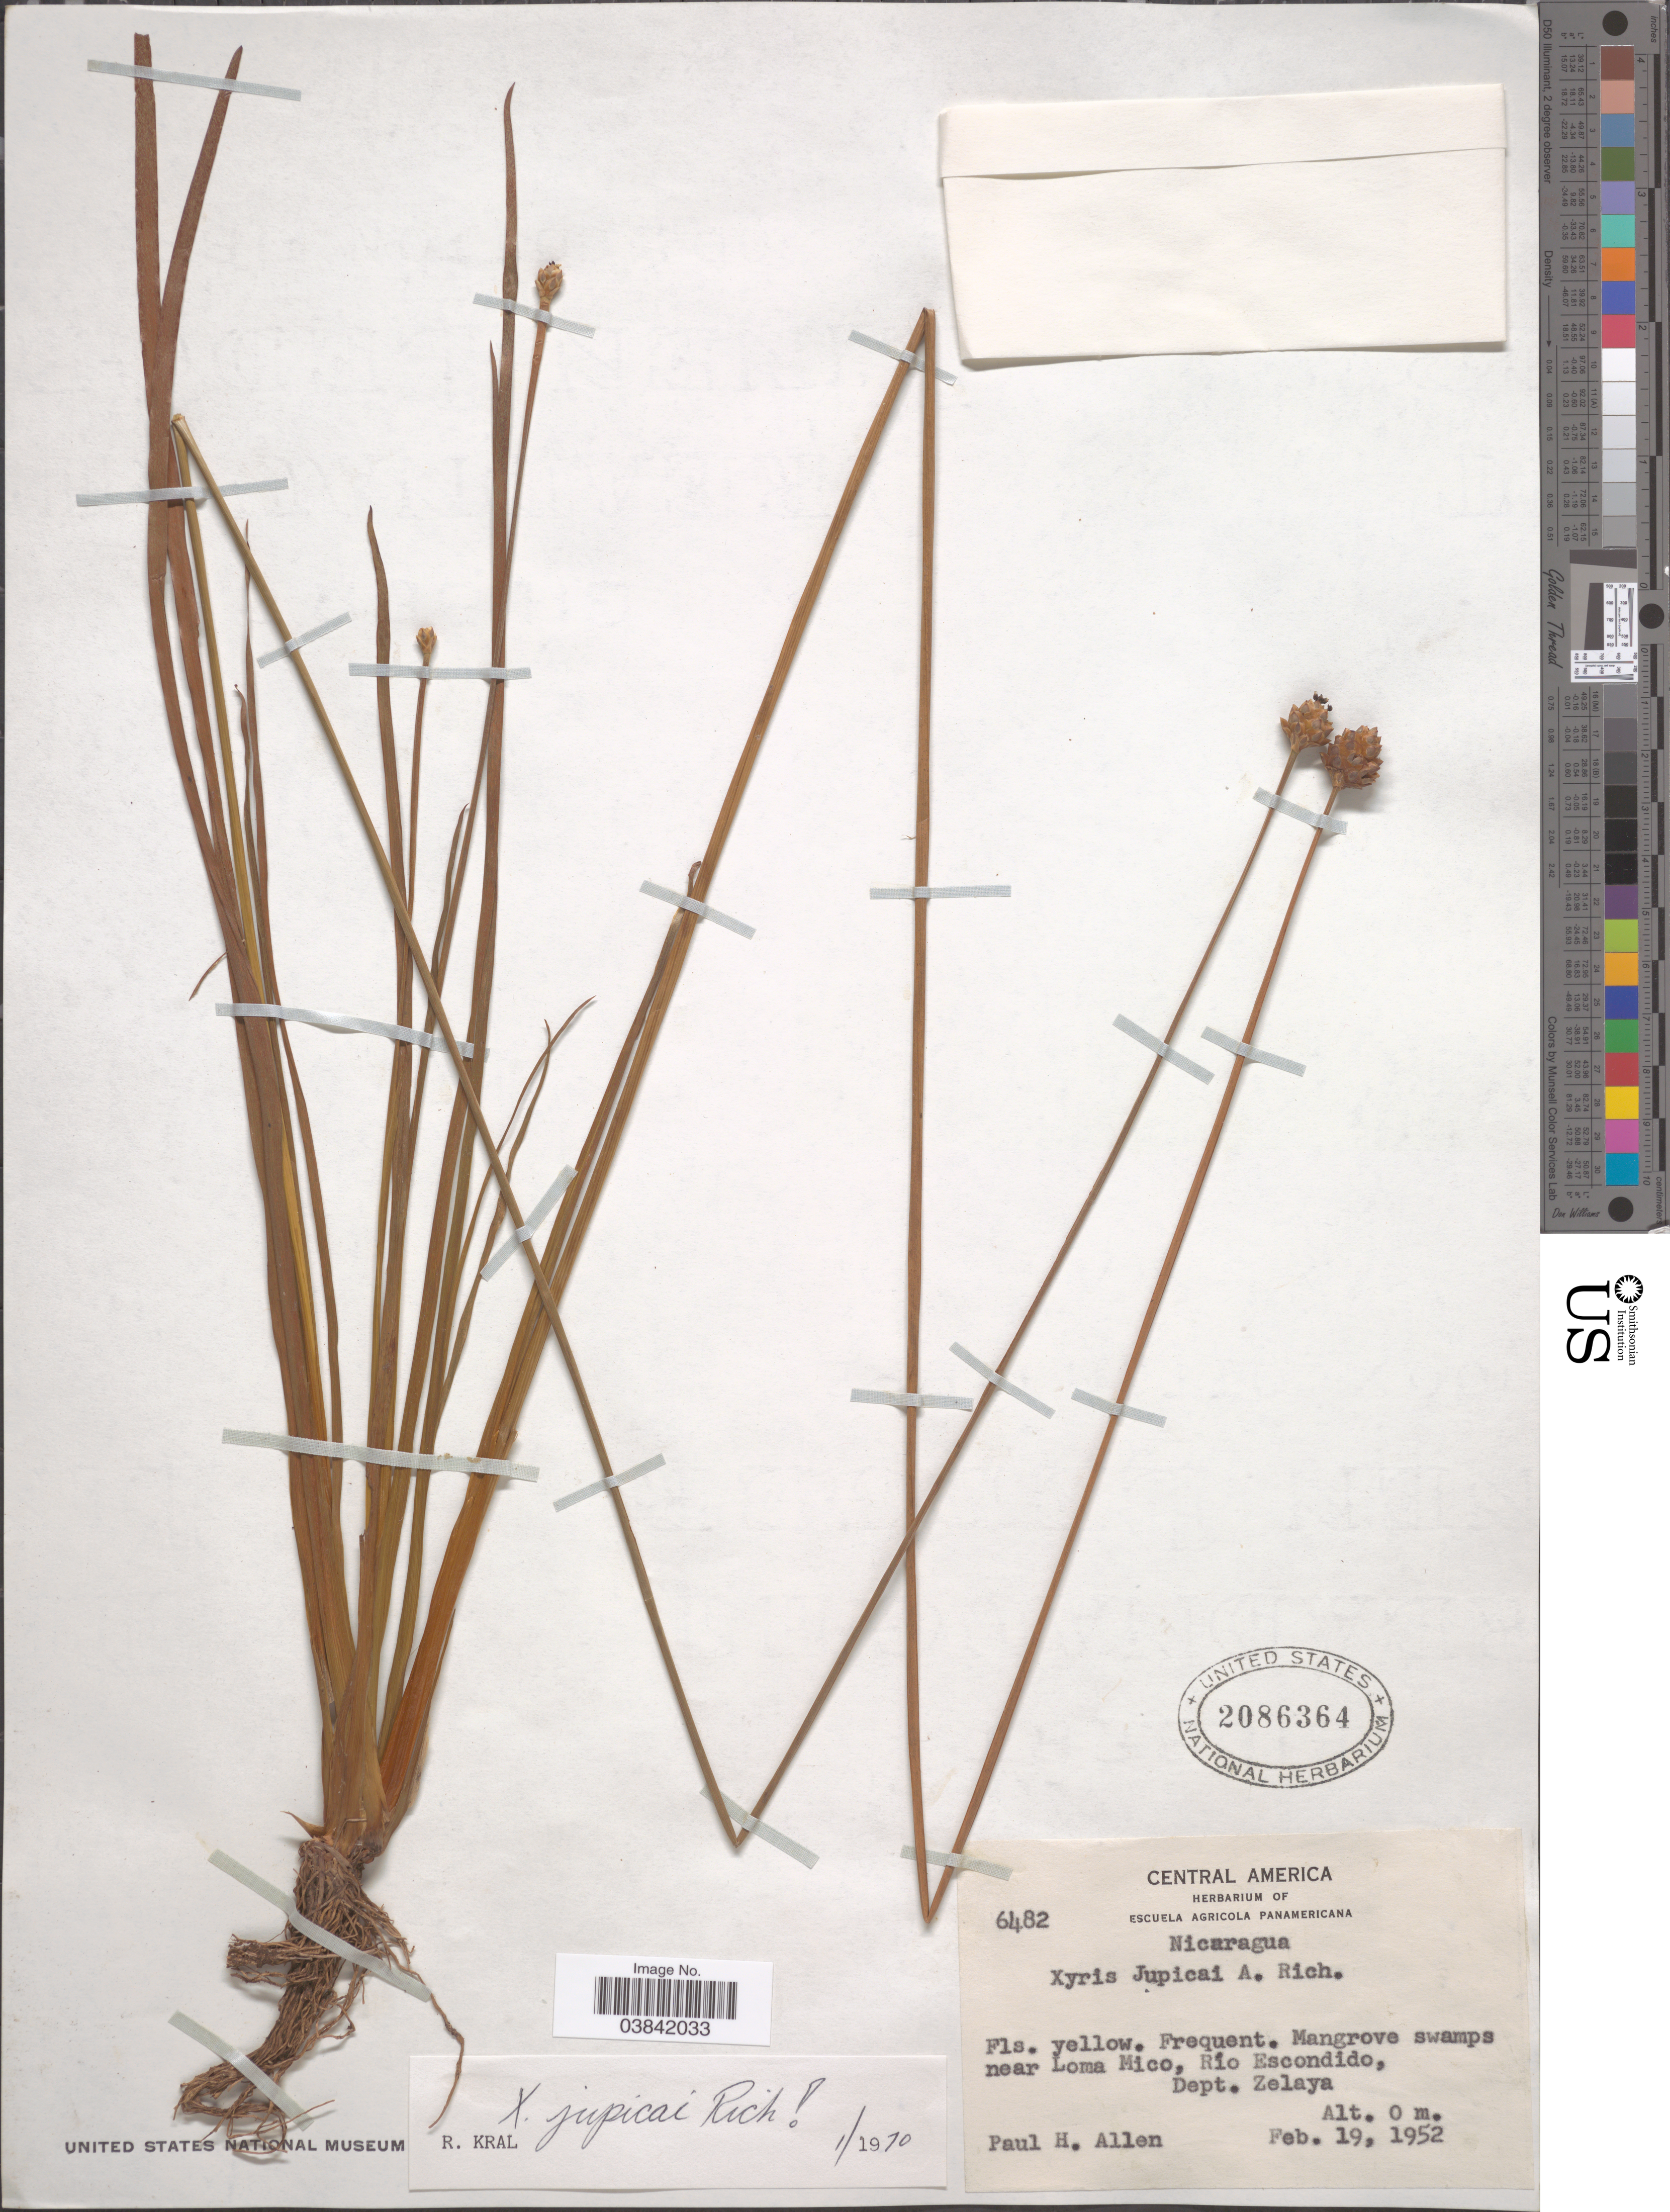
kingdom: Plantae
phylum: Tracheophyta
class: Liliopsida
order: Poales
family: Xyridaceae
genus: Xyris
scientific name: Xyris jupicai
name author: Rich.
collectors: P. H. Allen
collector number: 6482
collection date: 1952-02-19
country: Nicaragua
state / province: Atlántico Sur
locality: Mangrove swamps near Loma Mico, Río Escondido, Dept. Zelaya.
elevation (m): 0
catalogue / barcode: US 2086364